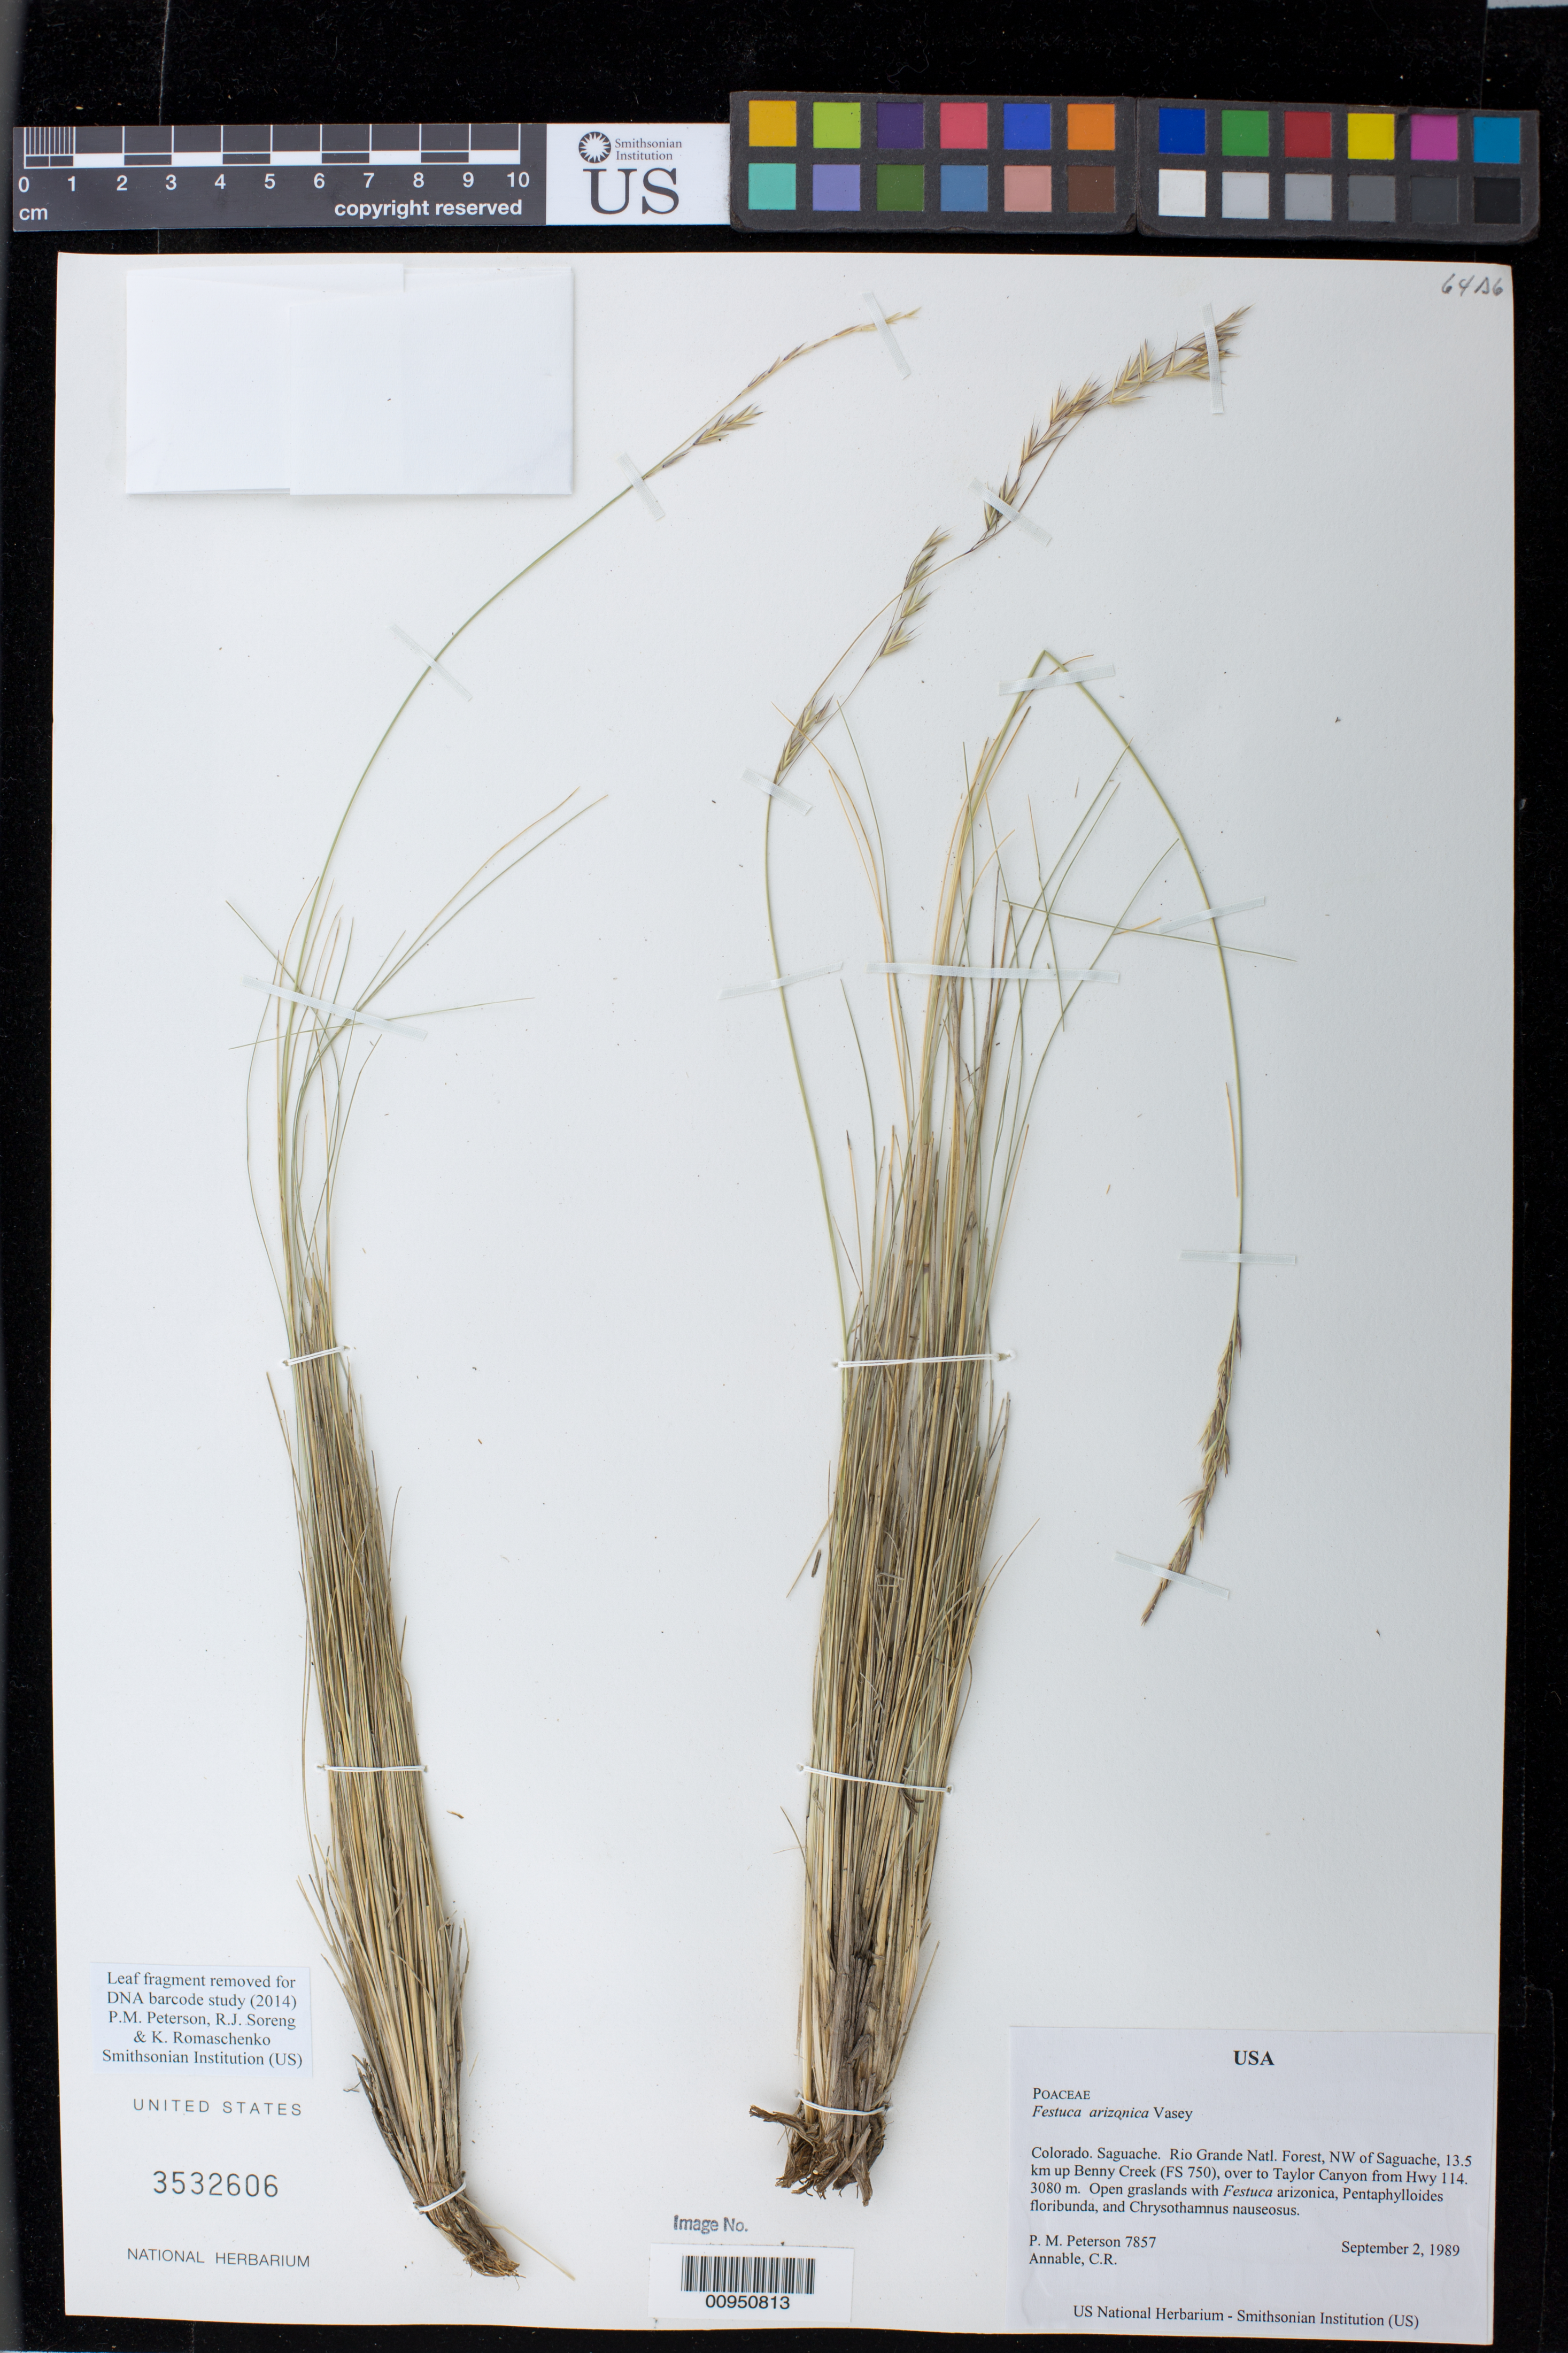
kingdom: Plantae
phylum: Tracheophyta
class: Liliopsida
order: Poales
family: Poaceae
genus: Festuca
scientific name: Festuca arizonica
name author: Vasey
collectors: P. M. Peterson & C. R. Annable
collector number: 07857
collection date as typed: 02 Sep 1989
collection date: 1989-09-02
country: United States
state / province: Colorado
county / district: Saguache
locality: Rio Grande Natl. Forest, NW of Saguache, 13.5 km up Benny Creek (FS 750), over to Taylor Canyon from Hwy 114.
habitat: Open graslands with Festuca arizonica, Pentaphylloides floribunda, and Chrysothamnus nauseosus.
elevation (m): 3080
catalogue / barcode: US 3532606